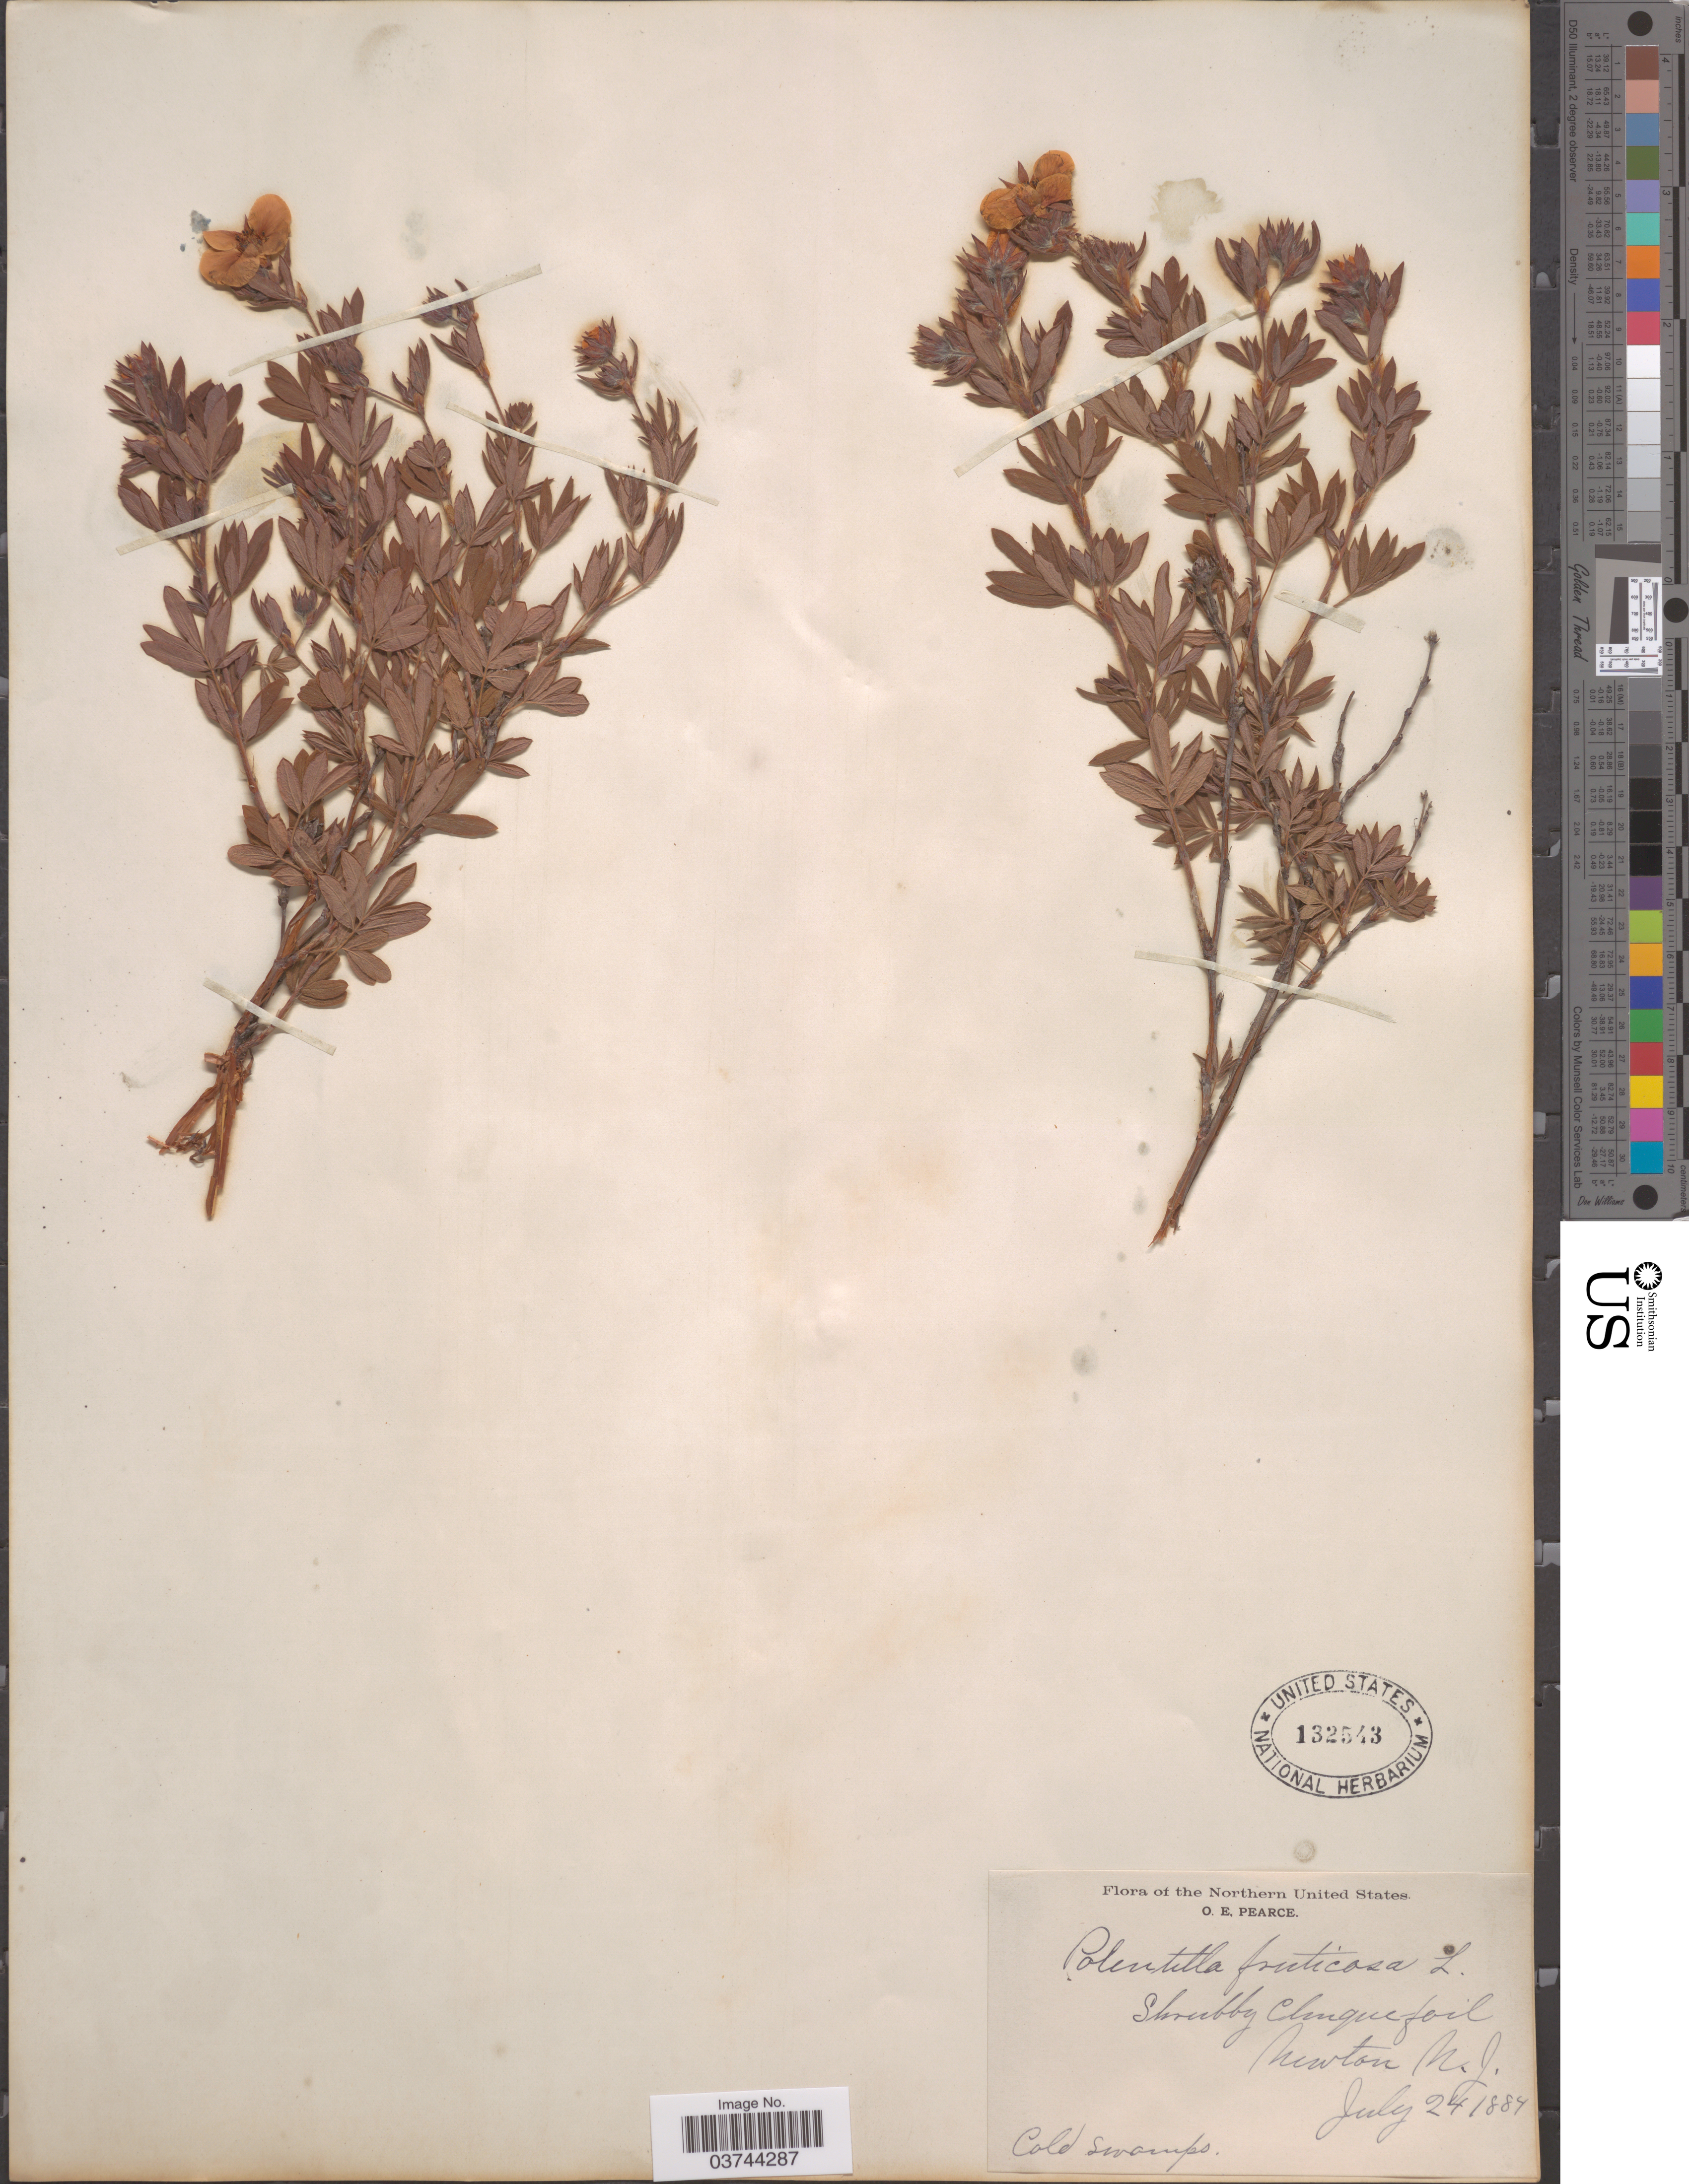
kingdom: Plantae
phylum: Tracheophyta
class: Magnoliopsida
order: Rosales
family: Rosaceae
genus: Dasiphora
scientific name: Dasiphora fruticosa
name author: (L.) Rydb.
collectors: O. E. Pearce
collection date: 1884-07-24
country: United States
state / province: New Jersey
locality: The Northern United States. Newton.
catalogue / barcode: US 132543